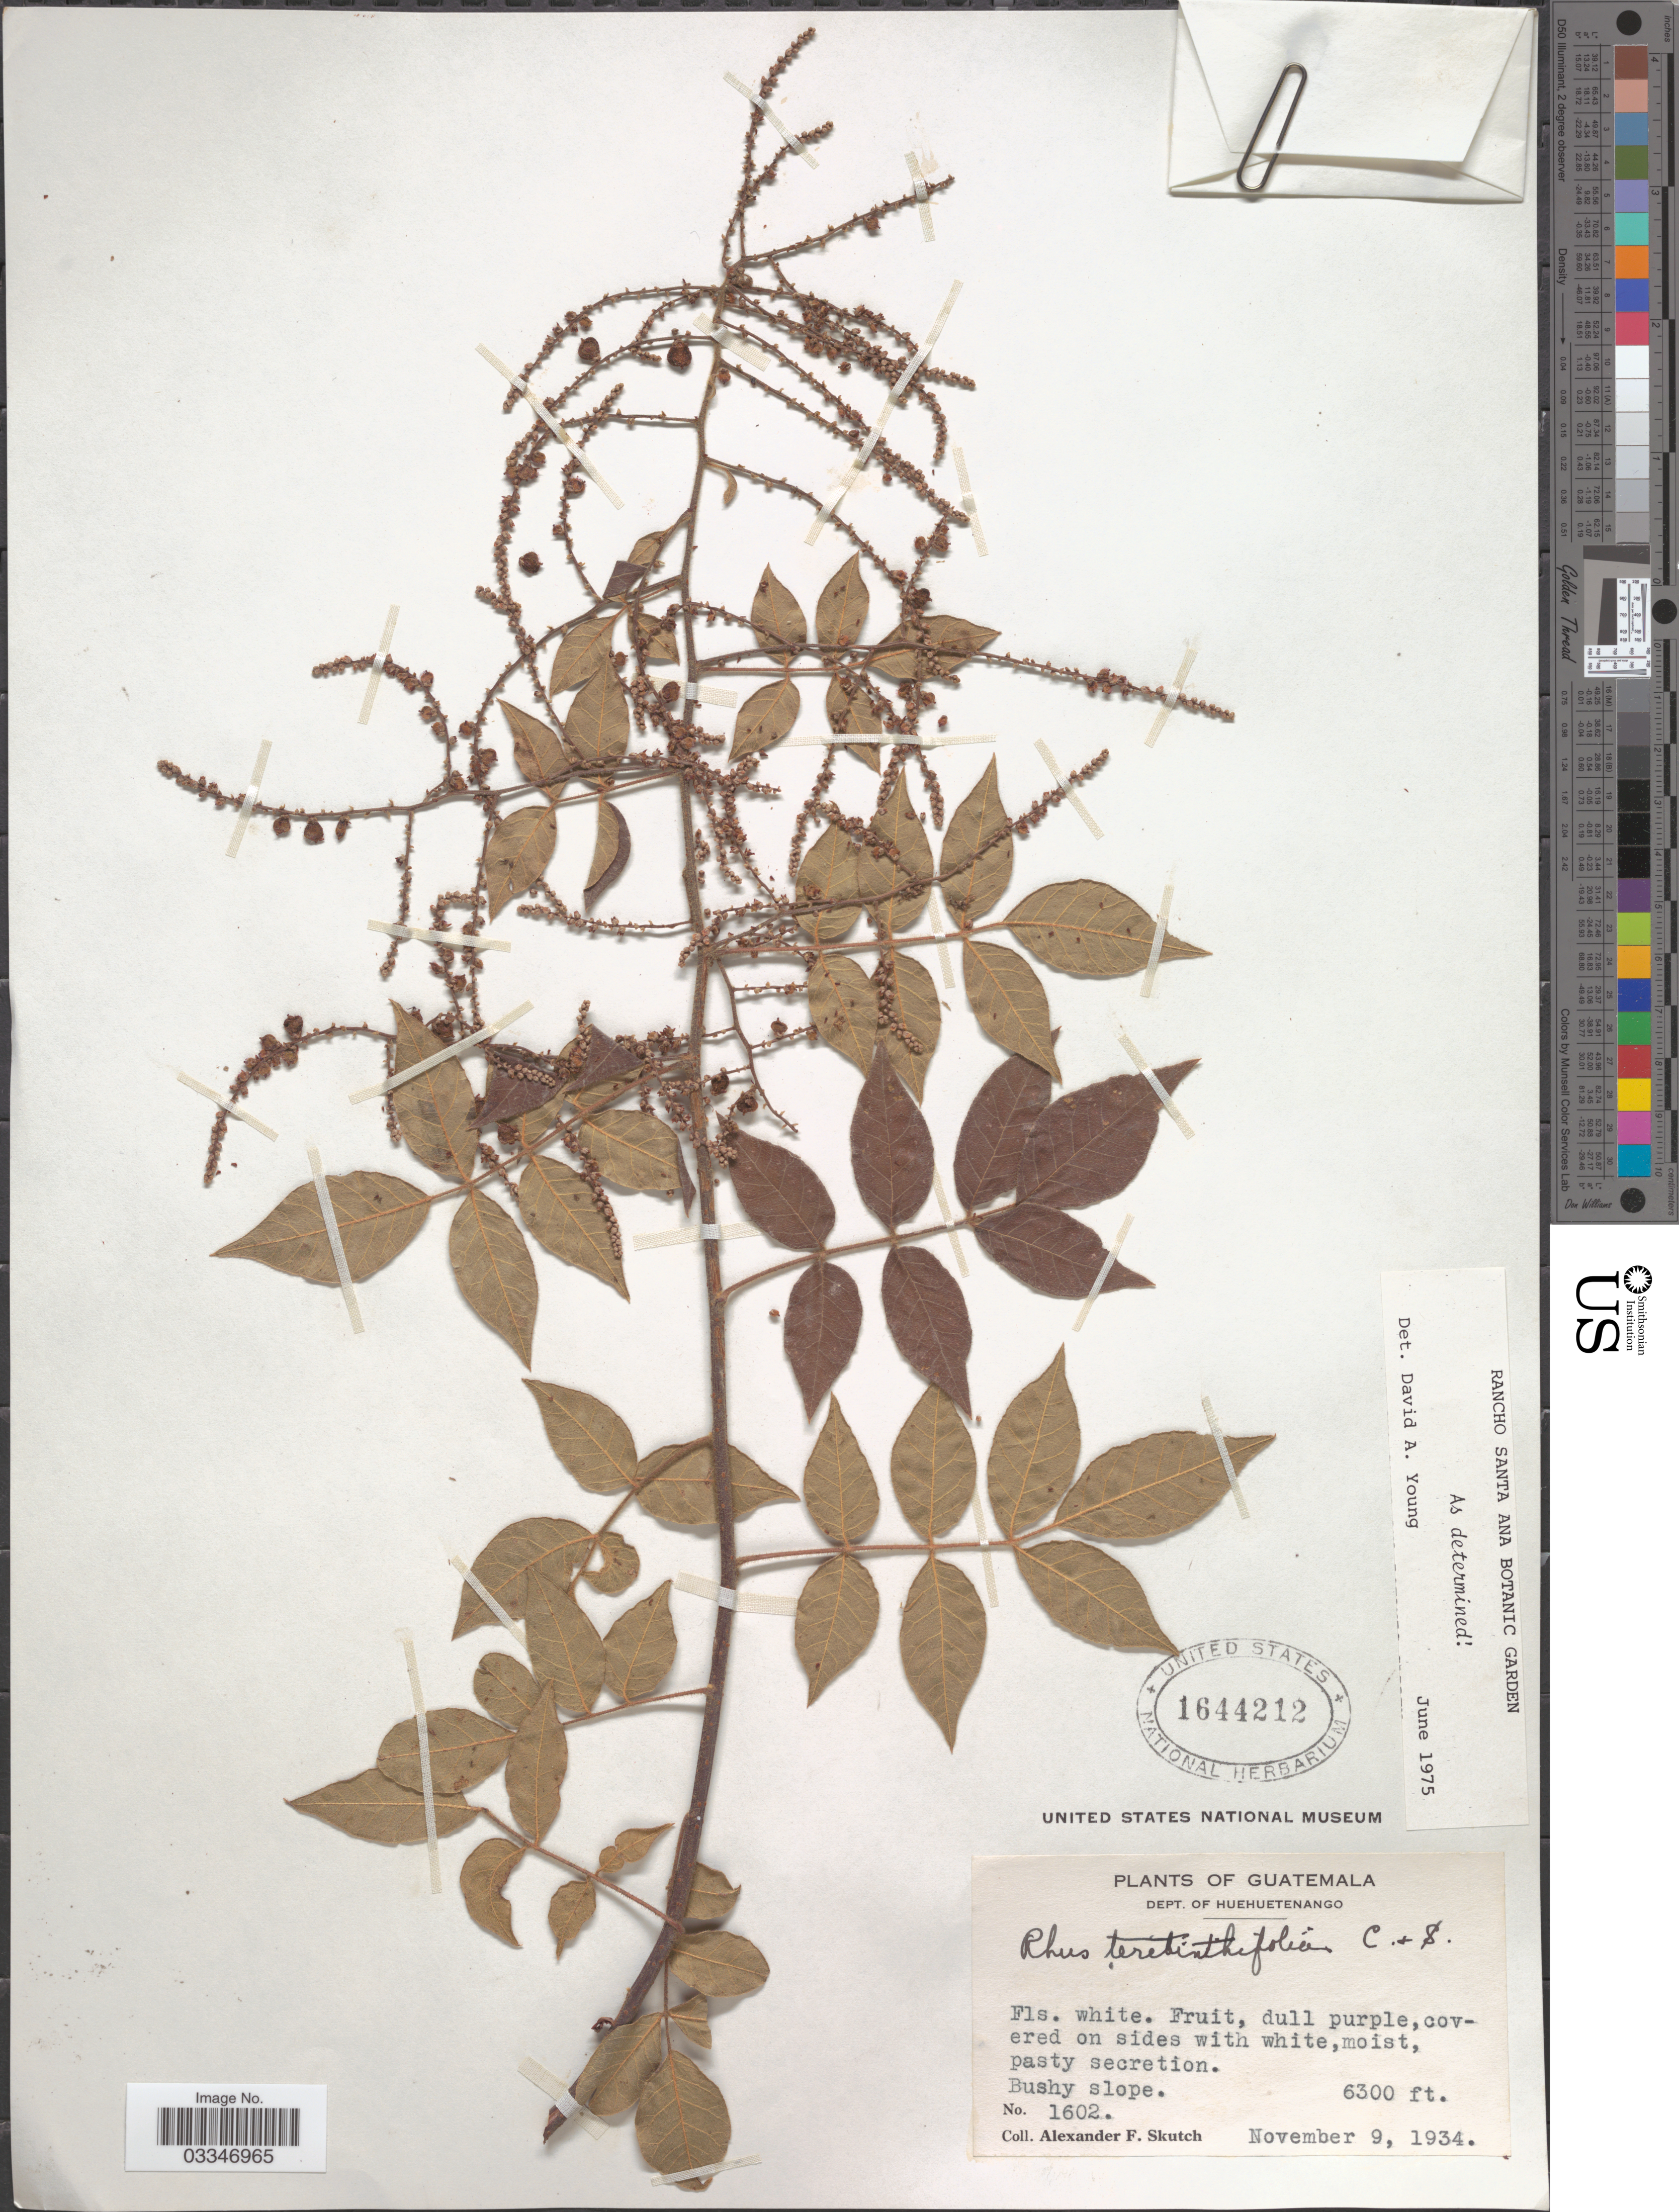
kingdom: Plantae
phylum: Tracheophyta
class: Magnoliopsida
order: Sapindales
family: Anacardiaceae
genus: Rhus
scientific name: Rhus terebinthifolia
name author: Schltdl. & Cham.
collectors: A. F. Skutch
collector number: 1602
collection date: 1934-11-09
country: Guatemala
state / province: Huehuetenango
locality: Dept. of Huehuetenango.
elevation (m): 1920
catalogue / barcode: US 1644212